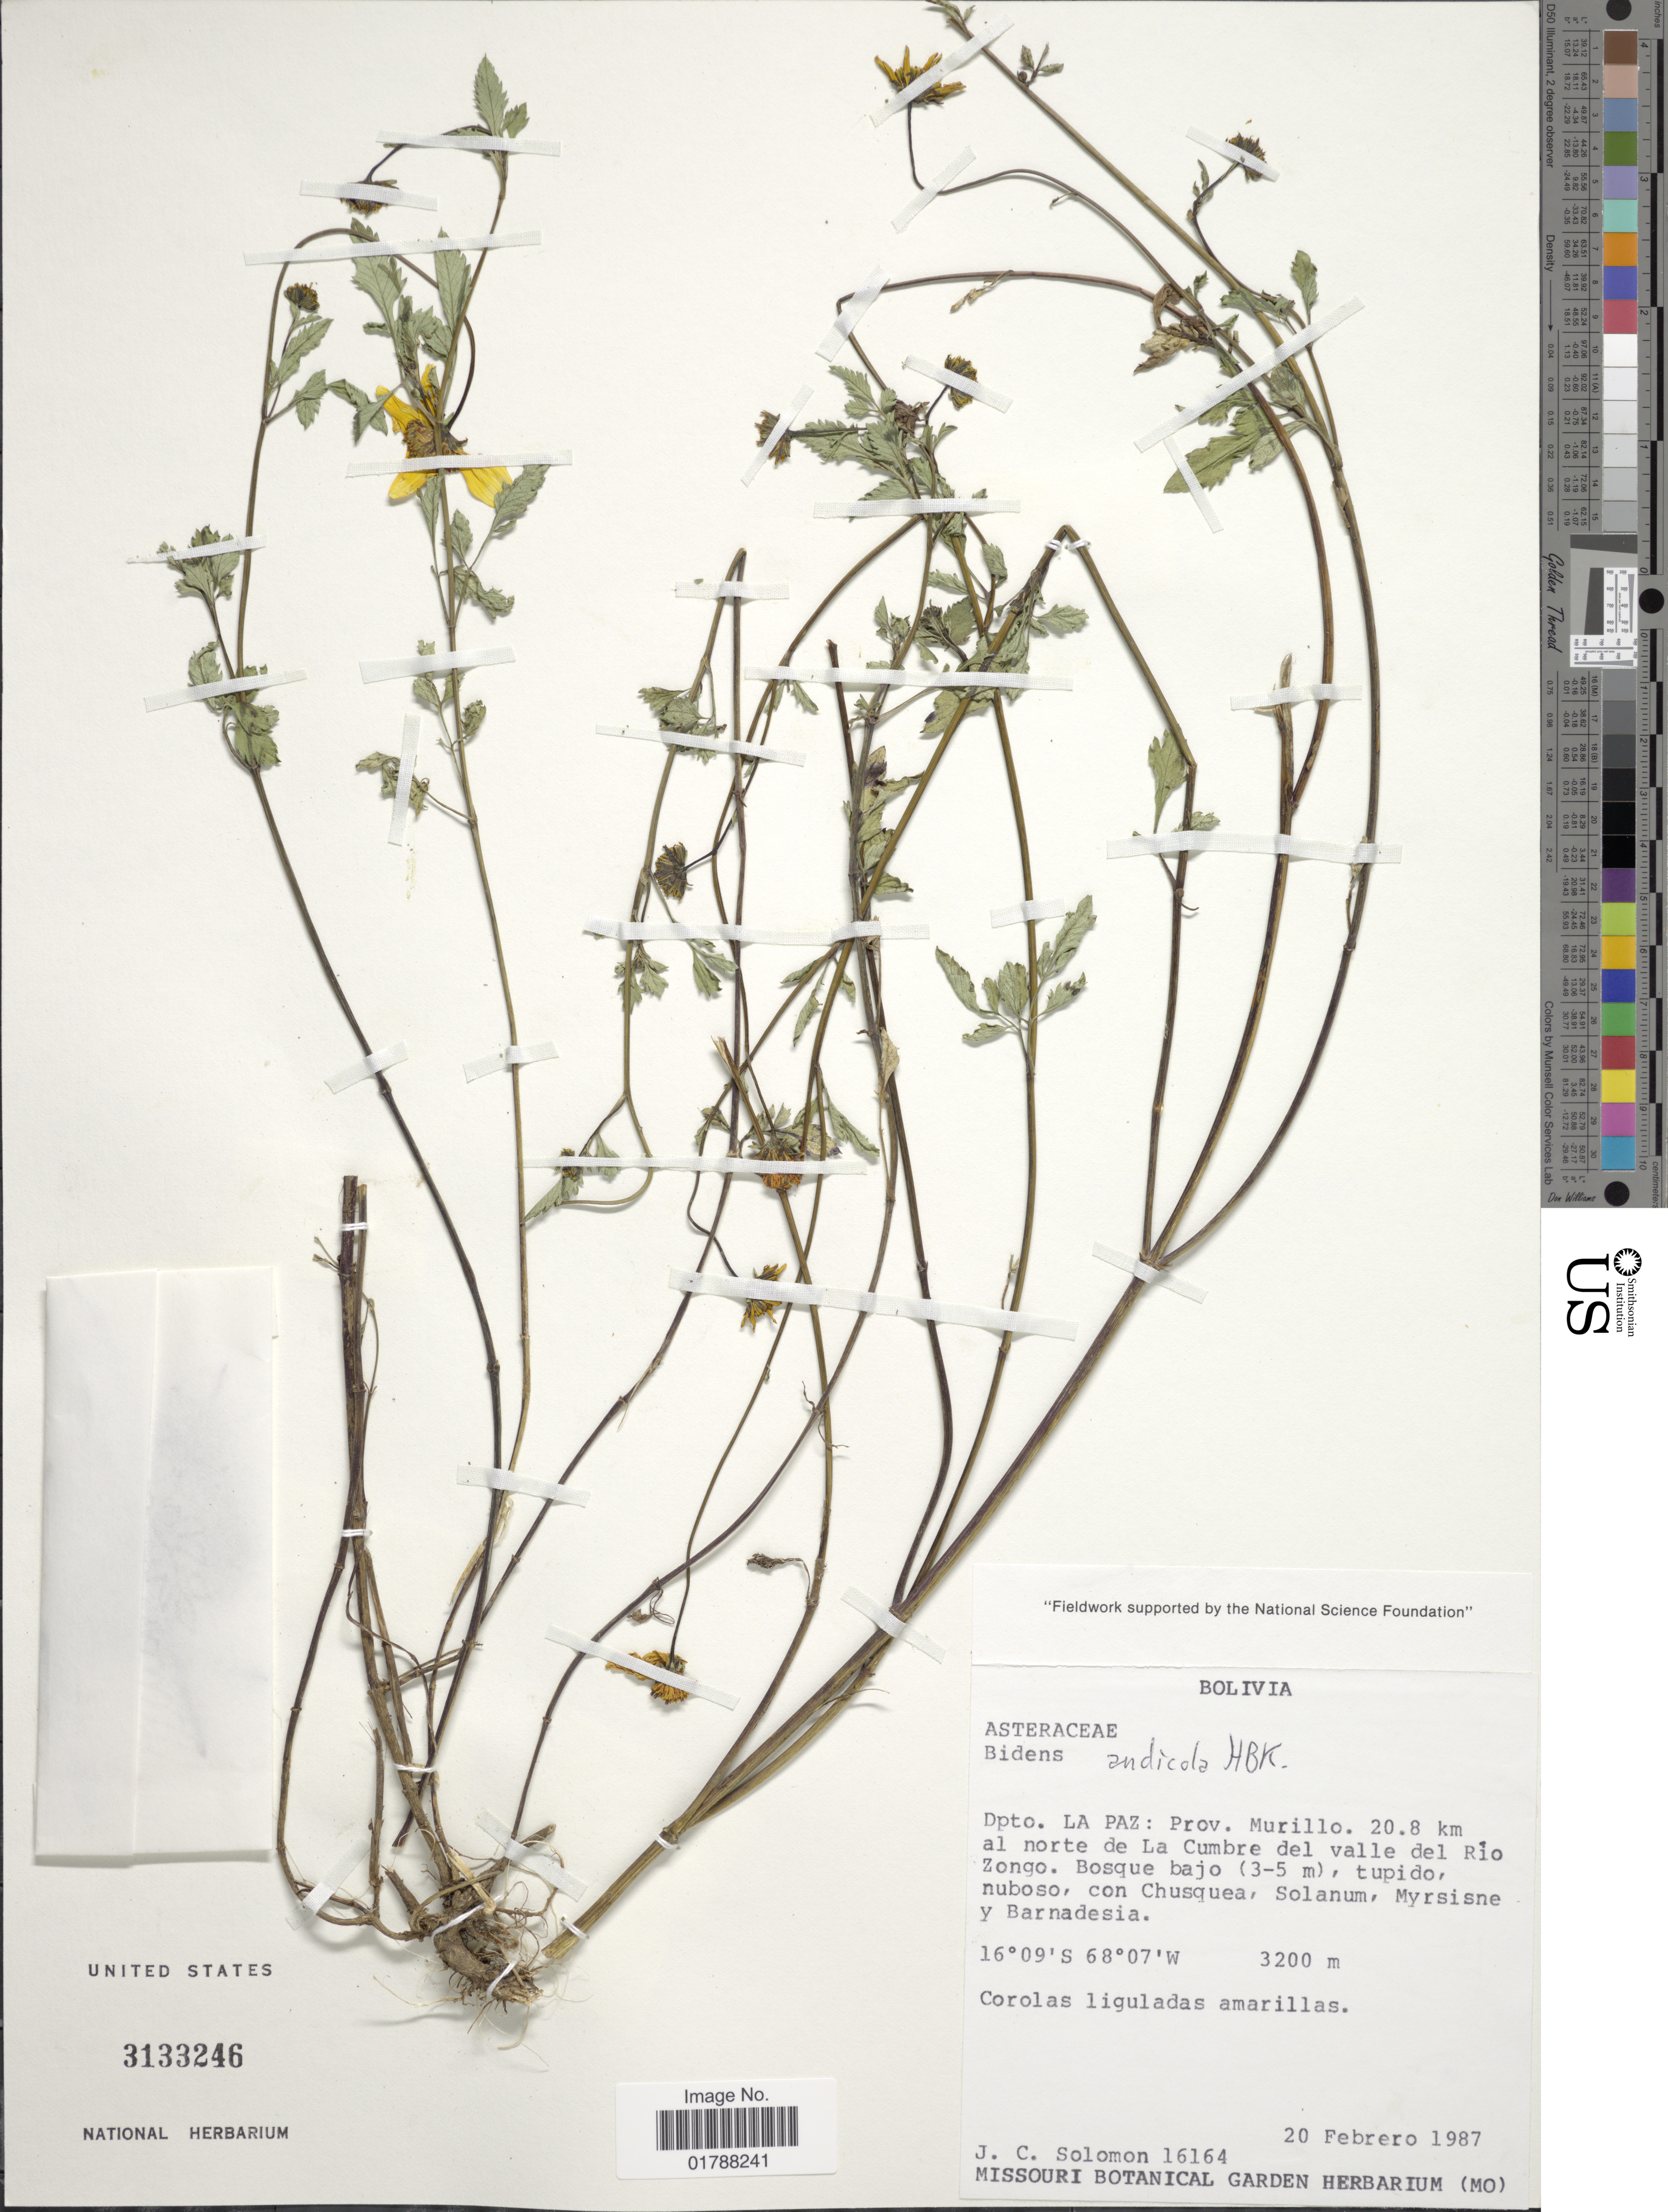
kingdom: Plantae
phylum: Tracheophyta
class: Magnoliopsida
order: Asterales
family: Asteraceae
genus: Bidens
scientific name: Bidens andicola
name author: Kunth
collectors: J. C. Solomon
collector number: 16164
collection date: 1987-02-20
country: Bolivia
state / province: La Paz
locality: Prov. Murillo. 20.8 km al norte de La Cumbre del valle del Rio Zongo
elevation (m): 3200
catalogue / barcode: US 3133246